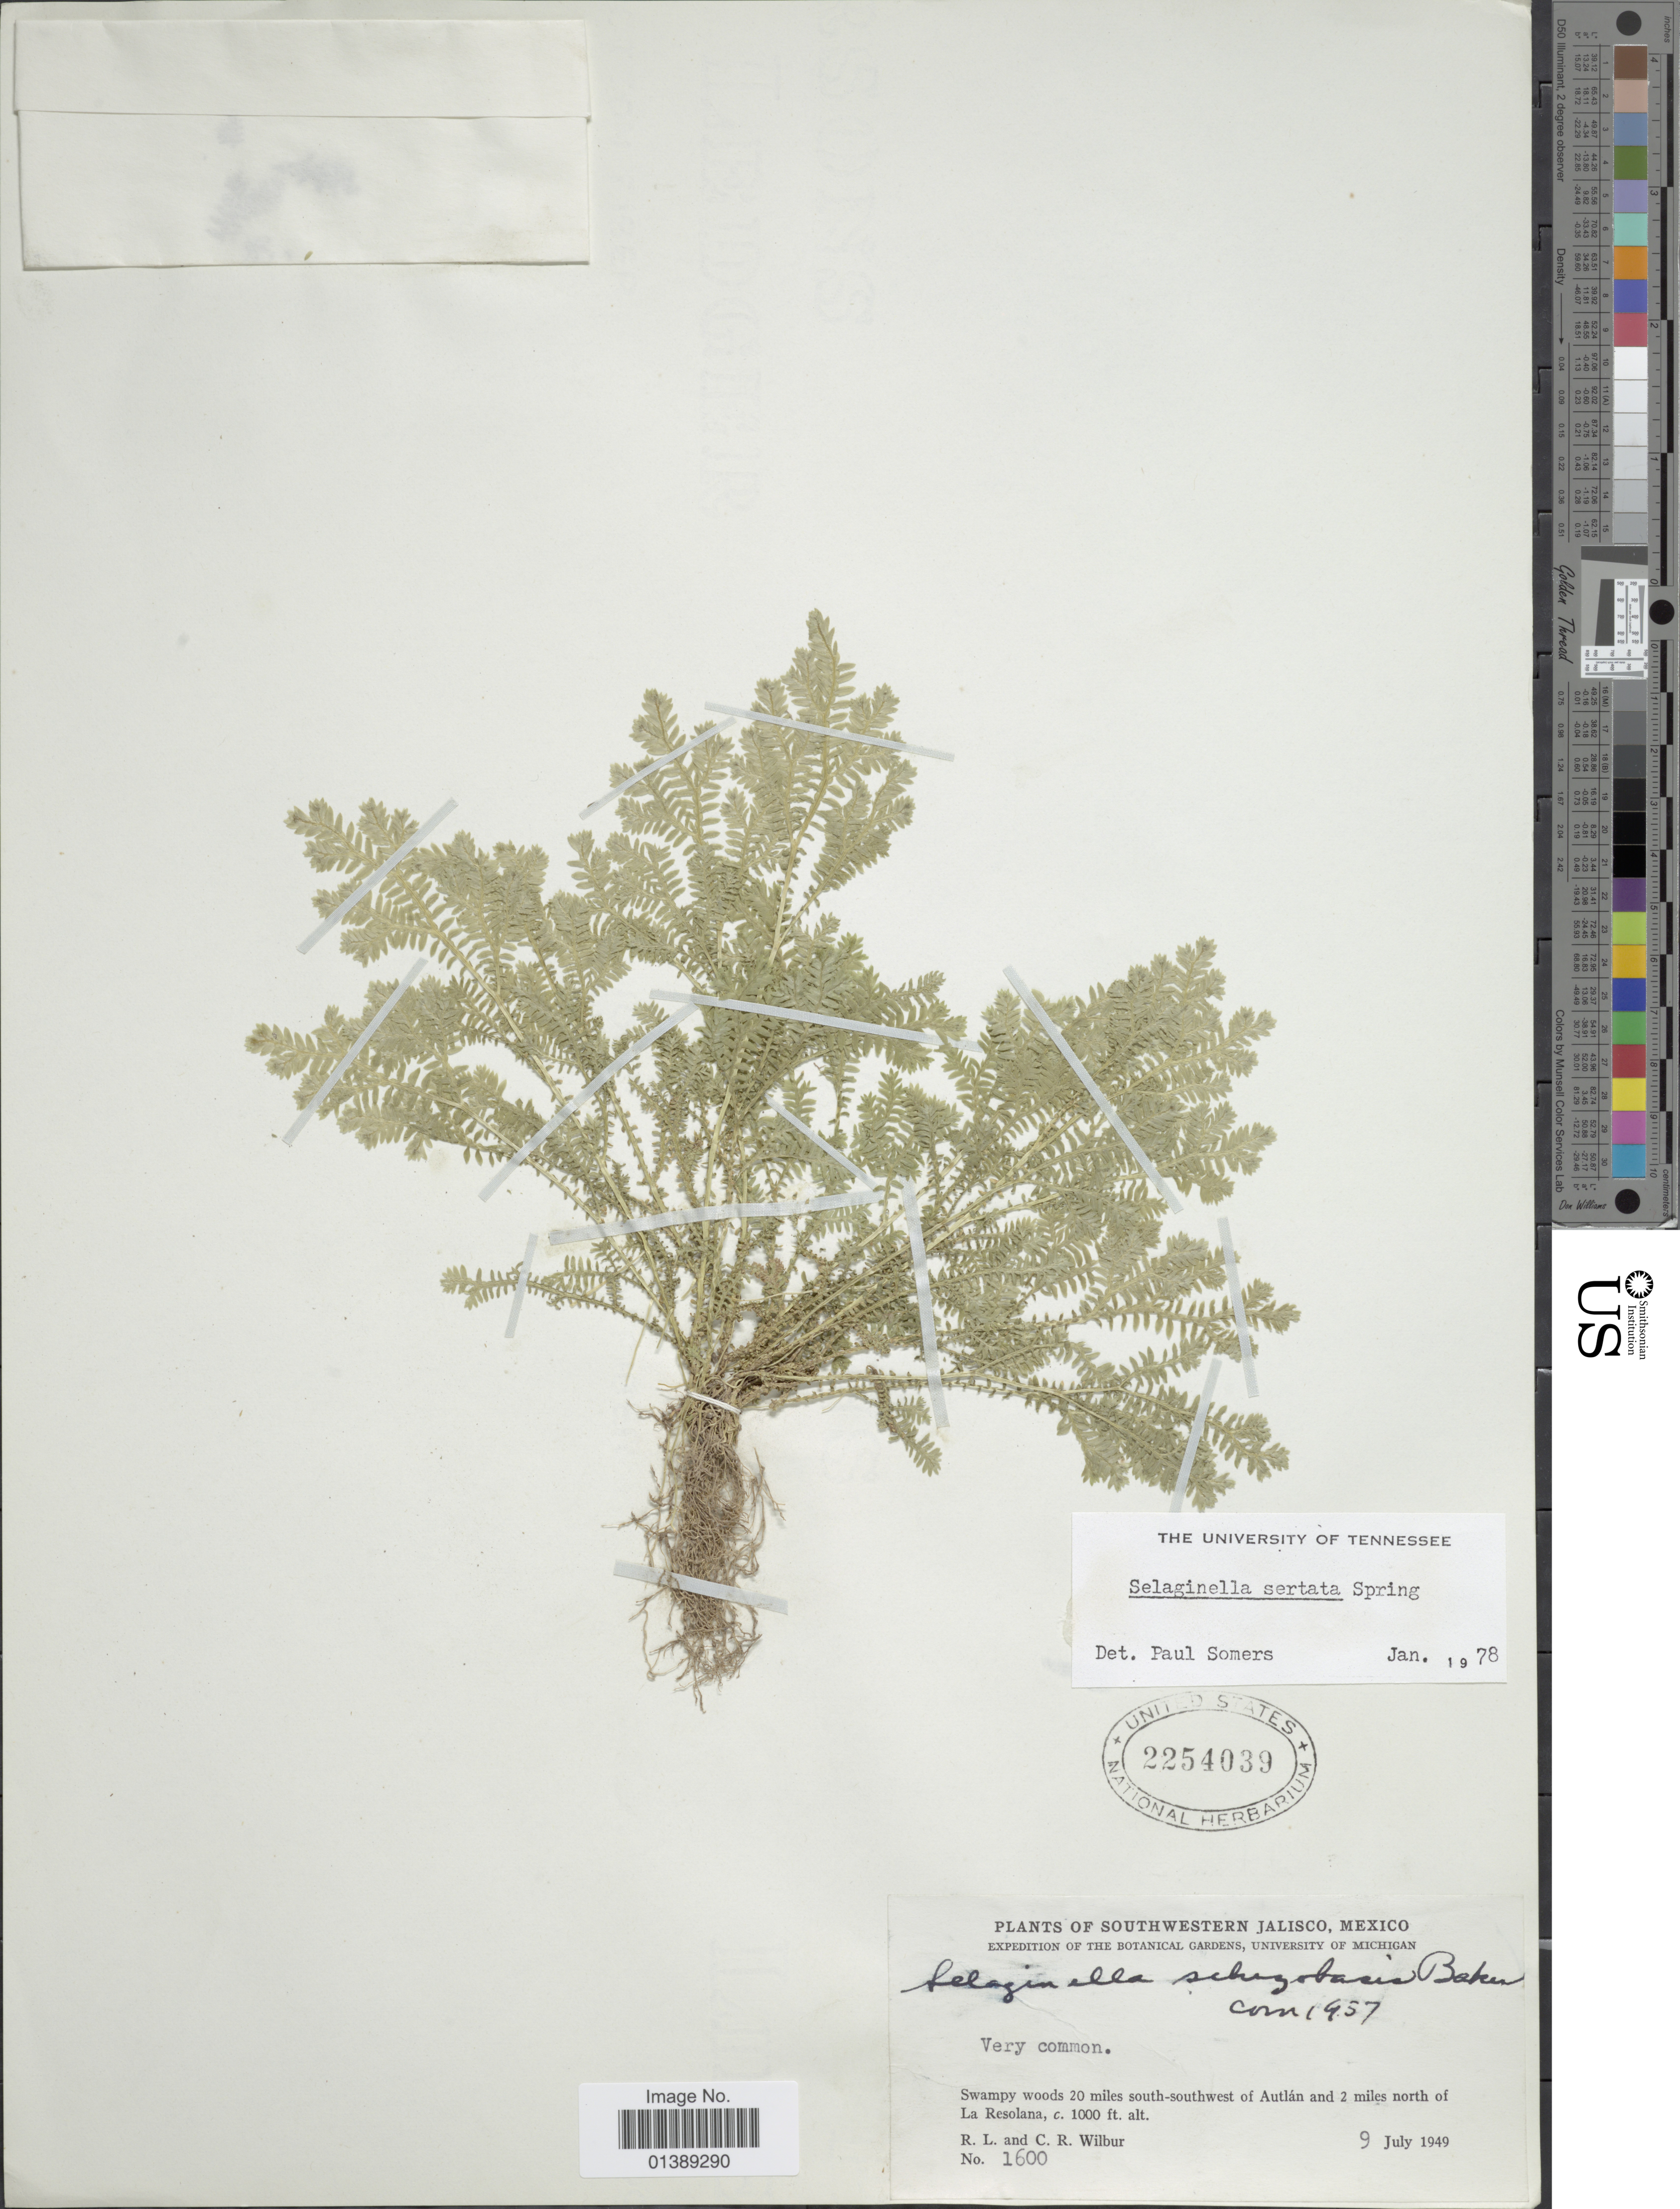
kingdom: Plantae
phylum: Tracheophyta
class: Lycopodiopsida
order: Selaginellales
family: Selaginellaceae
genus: Selaginella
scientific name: Selaginella sertata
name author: Spring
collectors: R. L. Wilbur & C. Wilbur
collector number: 1600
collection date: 1949-07-09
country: Mexico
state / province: Jalisco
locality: Southwestern Jalisco, Swampy woods 20 miles south-southwest of Autlán and 2 miles north of La Resolana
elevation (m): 305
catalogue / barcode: US 2254039